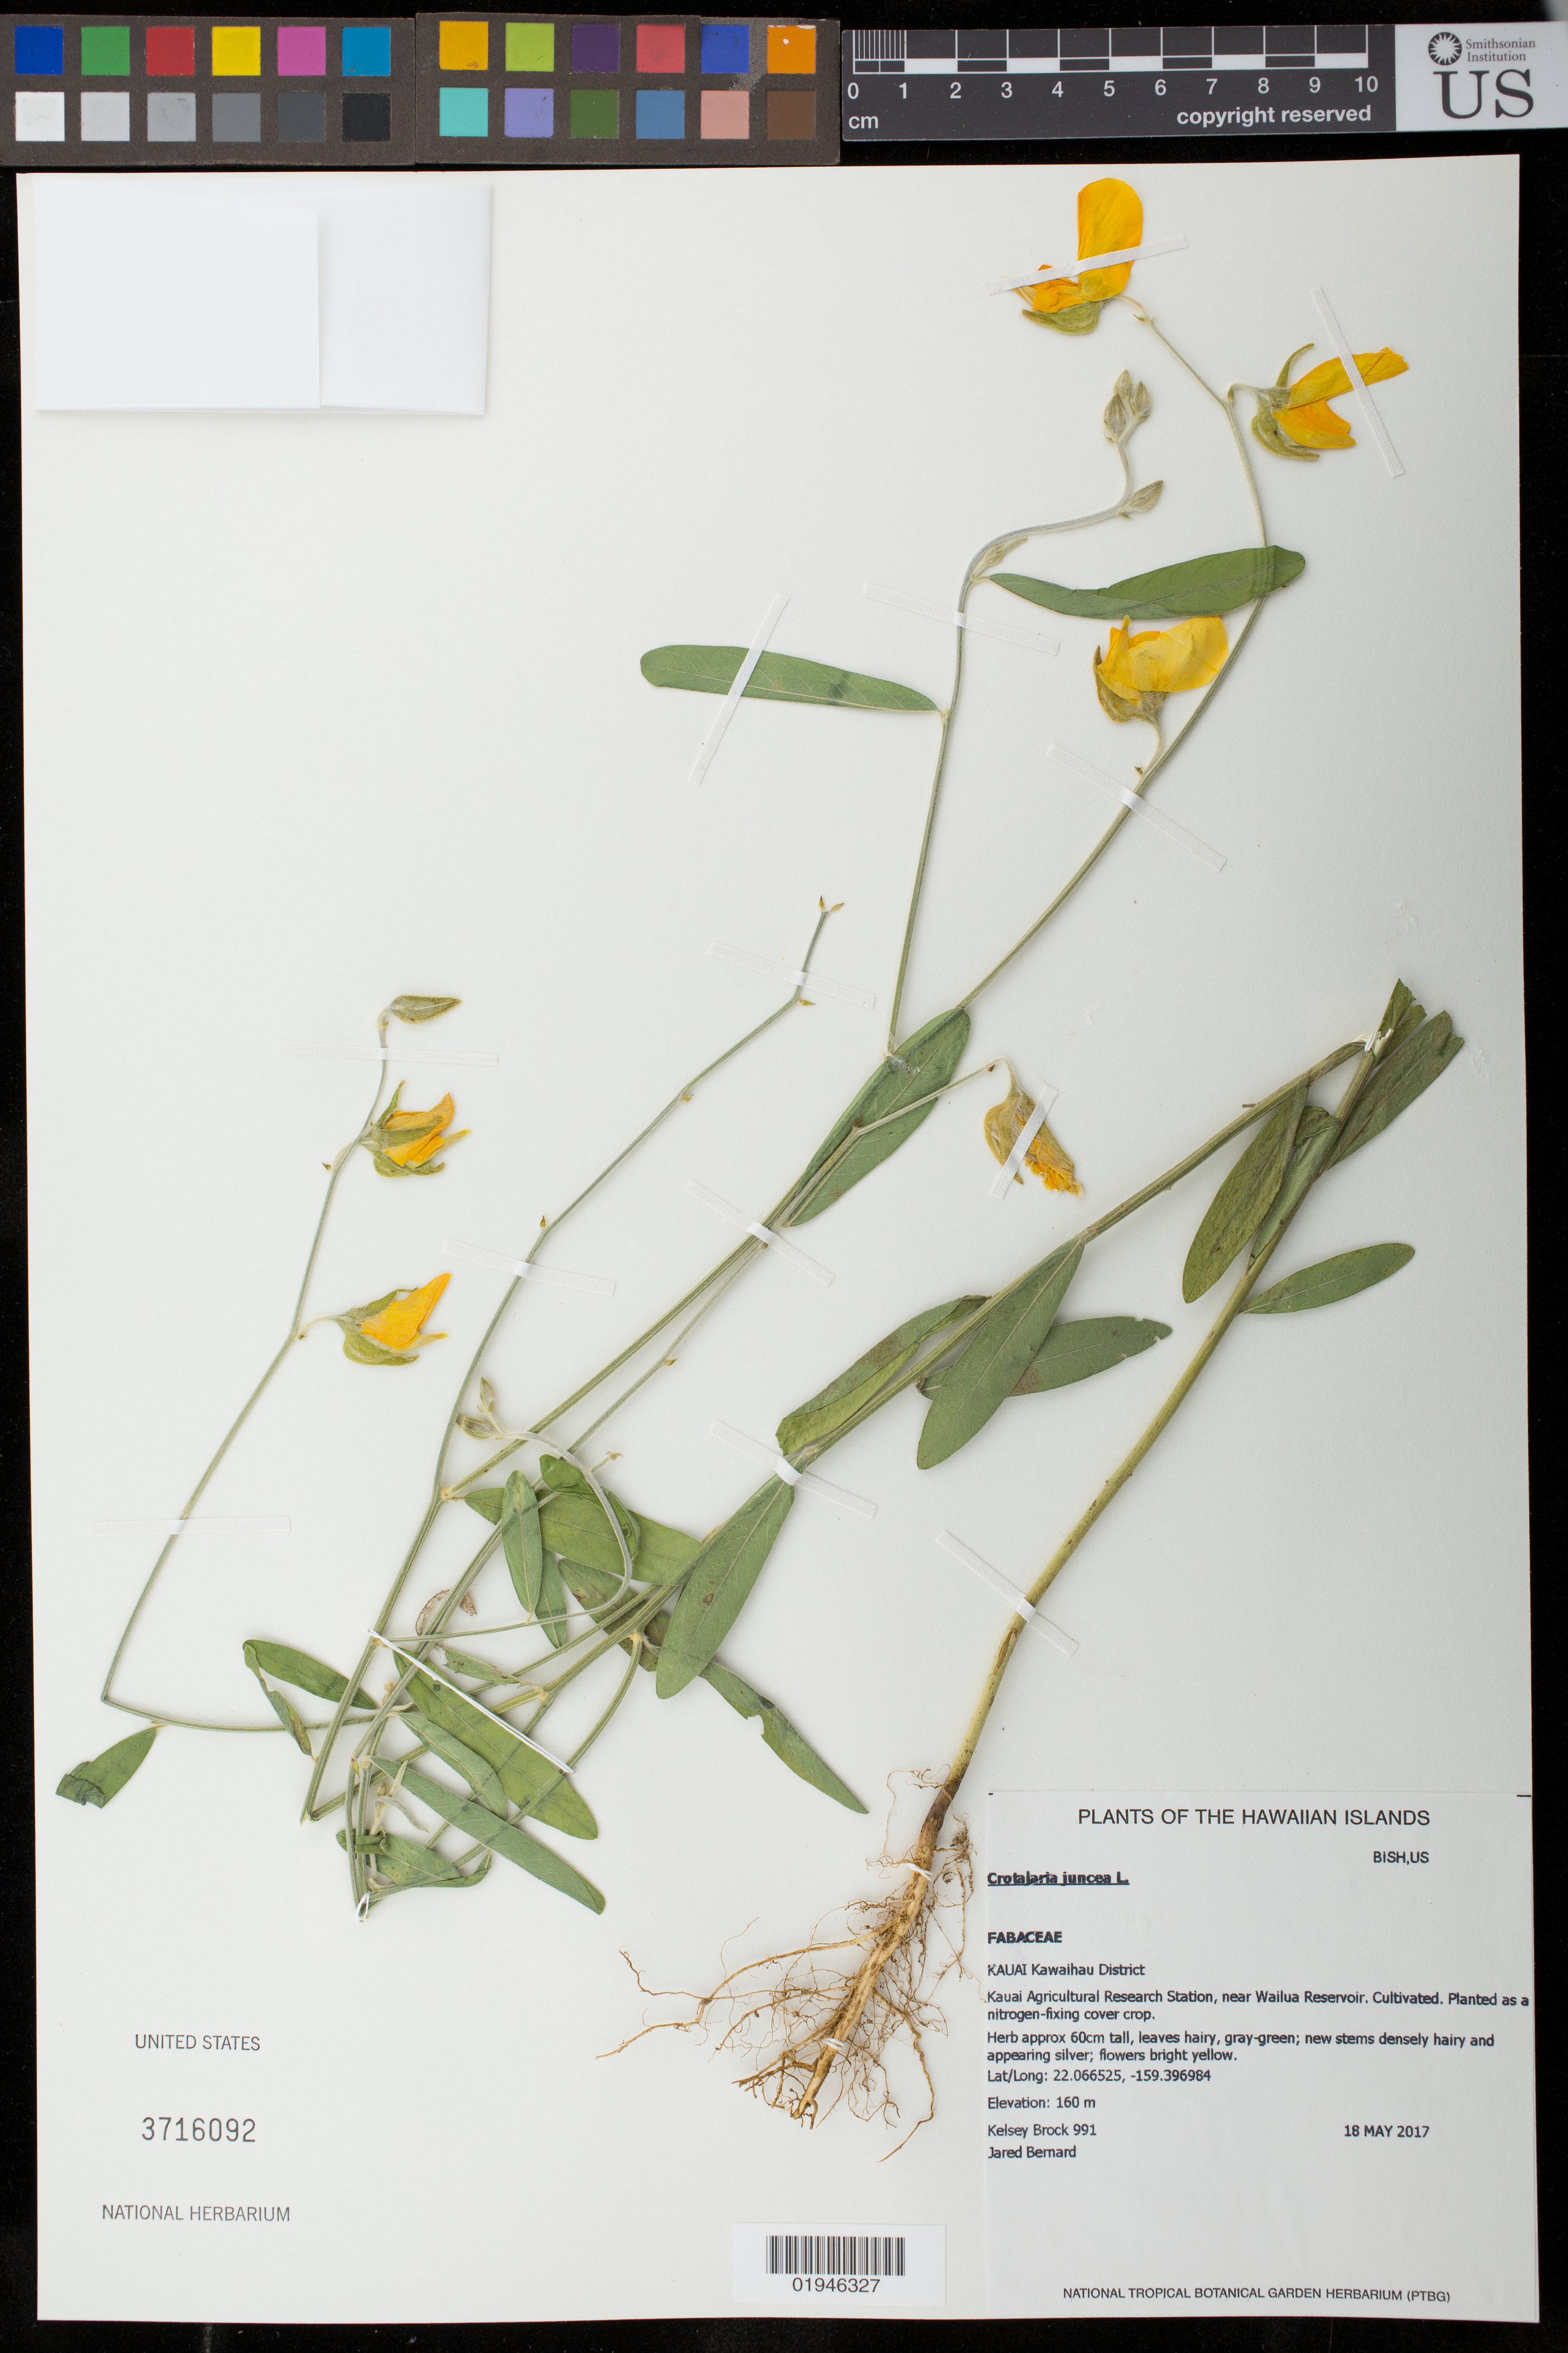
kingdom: Plantae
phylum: Tracheophyta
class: Magnoliopsida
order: Fabales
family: Fabaceae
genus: Crotalaria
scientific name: Crotalaria juncea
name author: L.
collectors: K. Brock & J. Bernard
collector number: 991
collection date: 2017-05-18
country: United States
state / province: Hawaii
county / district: Kauai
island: Kaua'i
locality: Kawaihau District, Kauai Agricultural Research Station, near Wailua Reservoir.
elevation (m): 160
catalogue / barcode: US 3716092